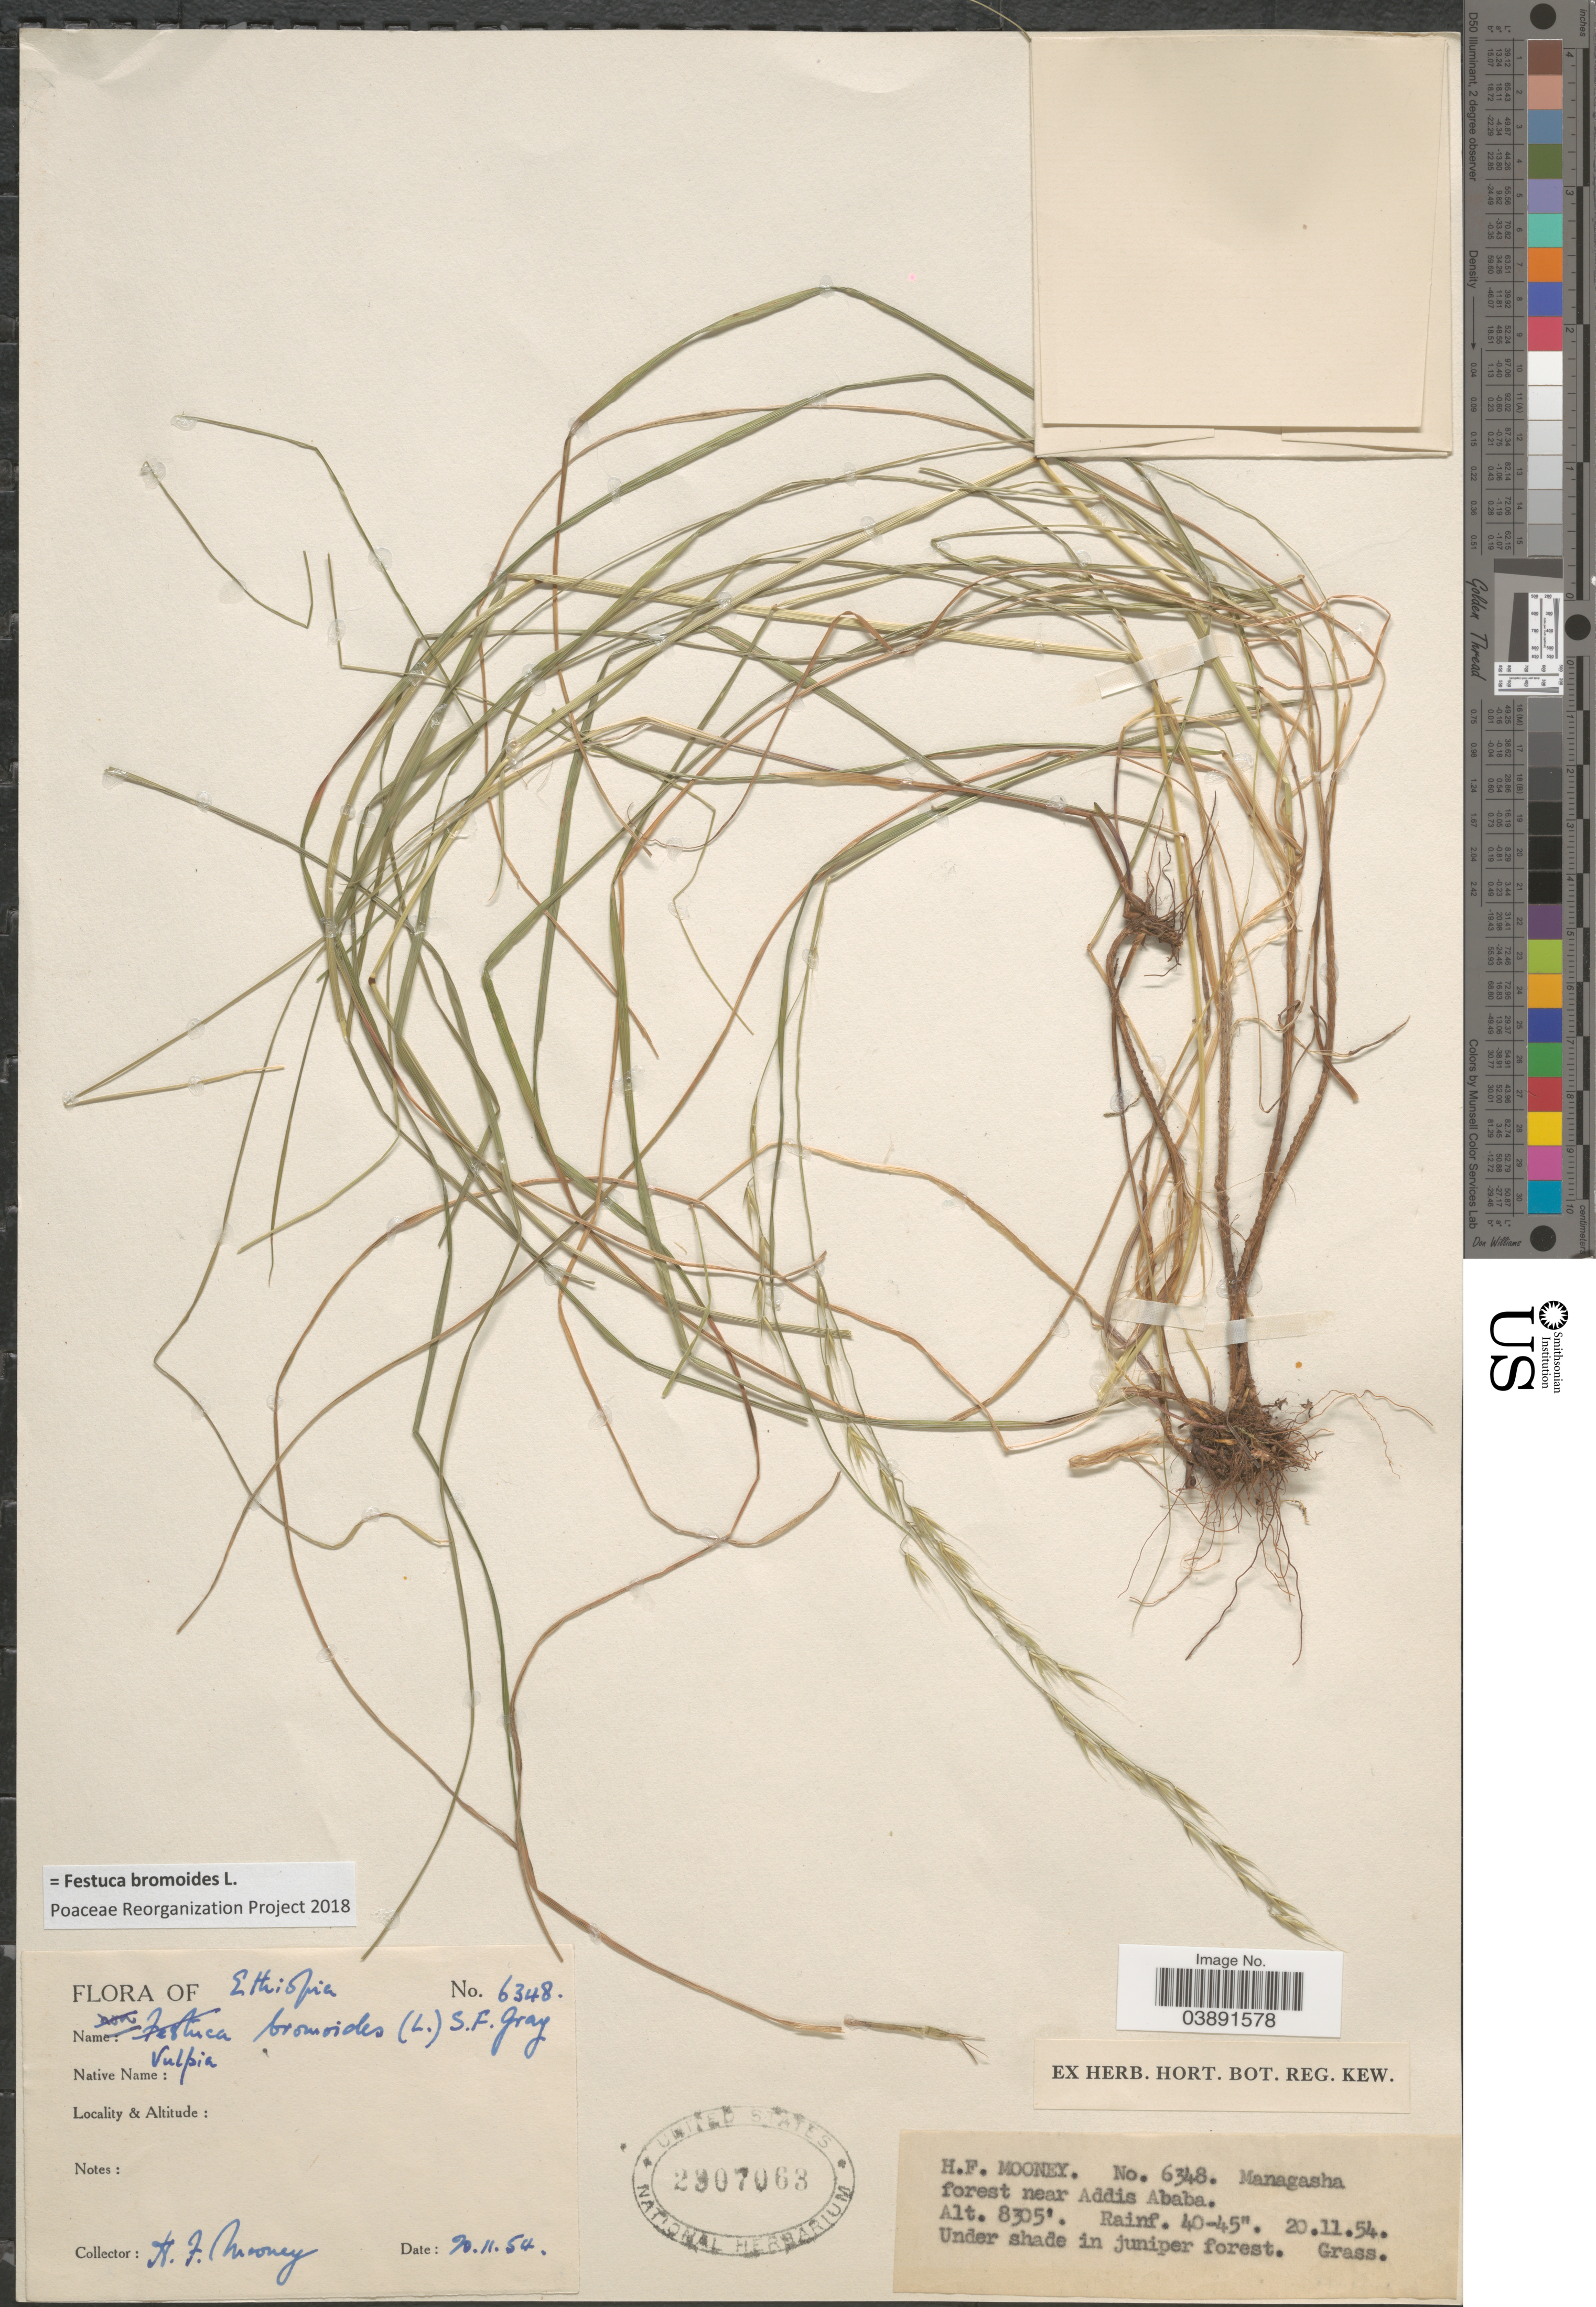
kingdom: Plantae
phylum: Tracheophyta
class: Liliopsida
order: Poales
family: Poaceae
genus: Festuca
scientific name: Festuca bromoides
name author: L.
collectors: H. Mooney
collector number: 6348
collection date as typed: Transcribed d/m/y: 20/11/54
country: Ethiopia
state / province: Addis Ababa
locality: Managasha forest near Addis Ababa.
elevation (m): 2531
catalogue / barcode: US 2307063